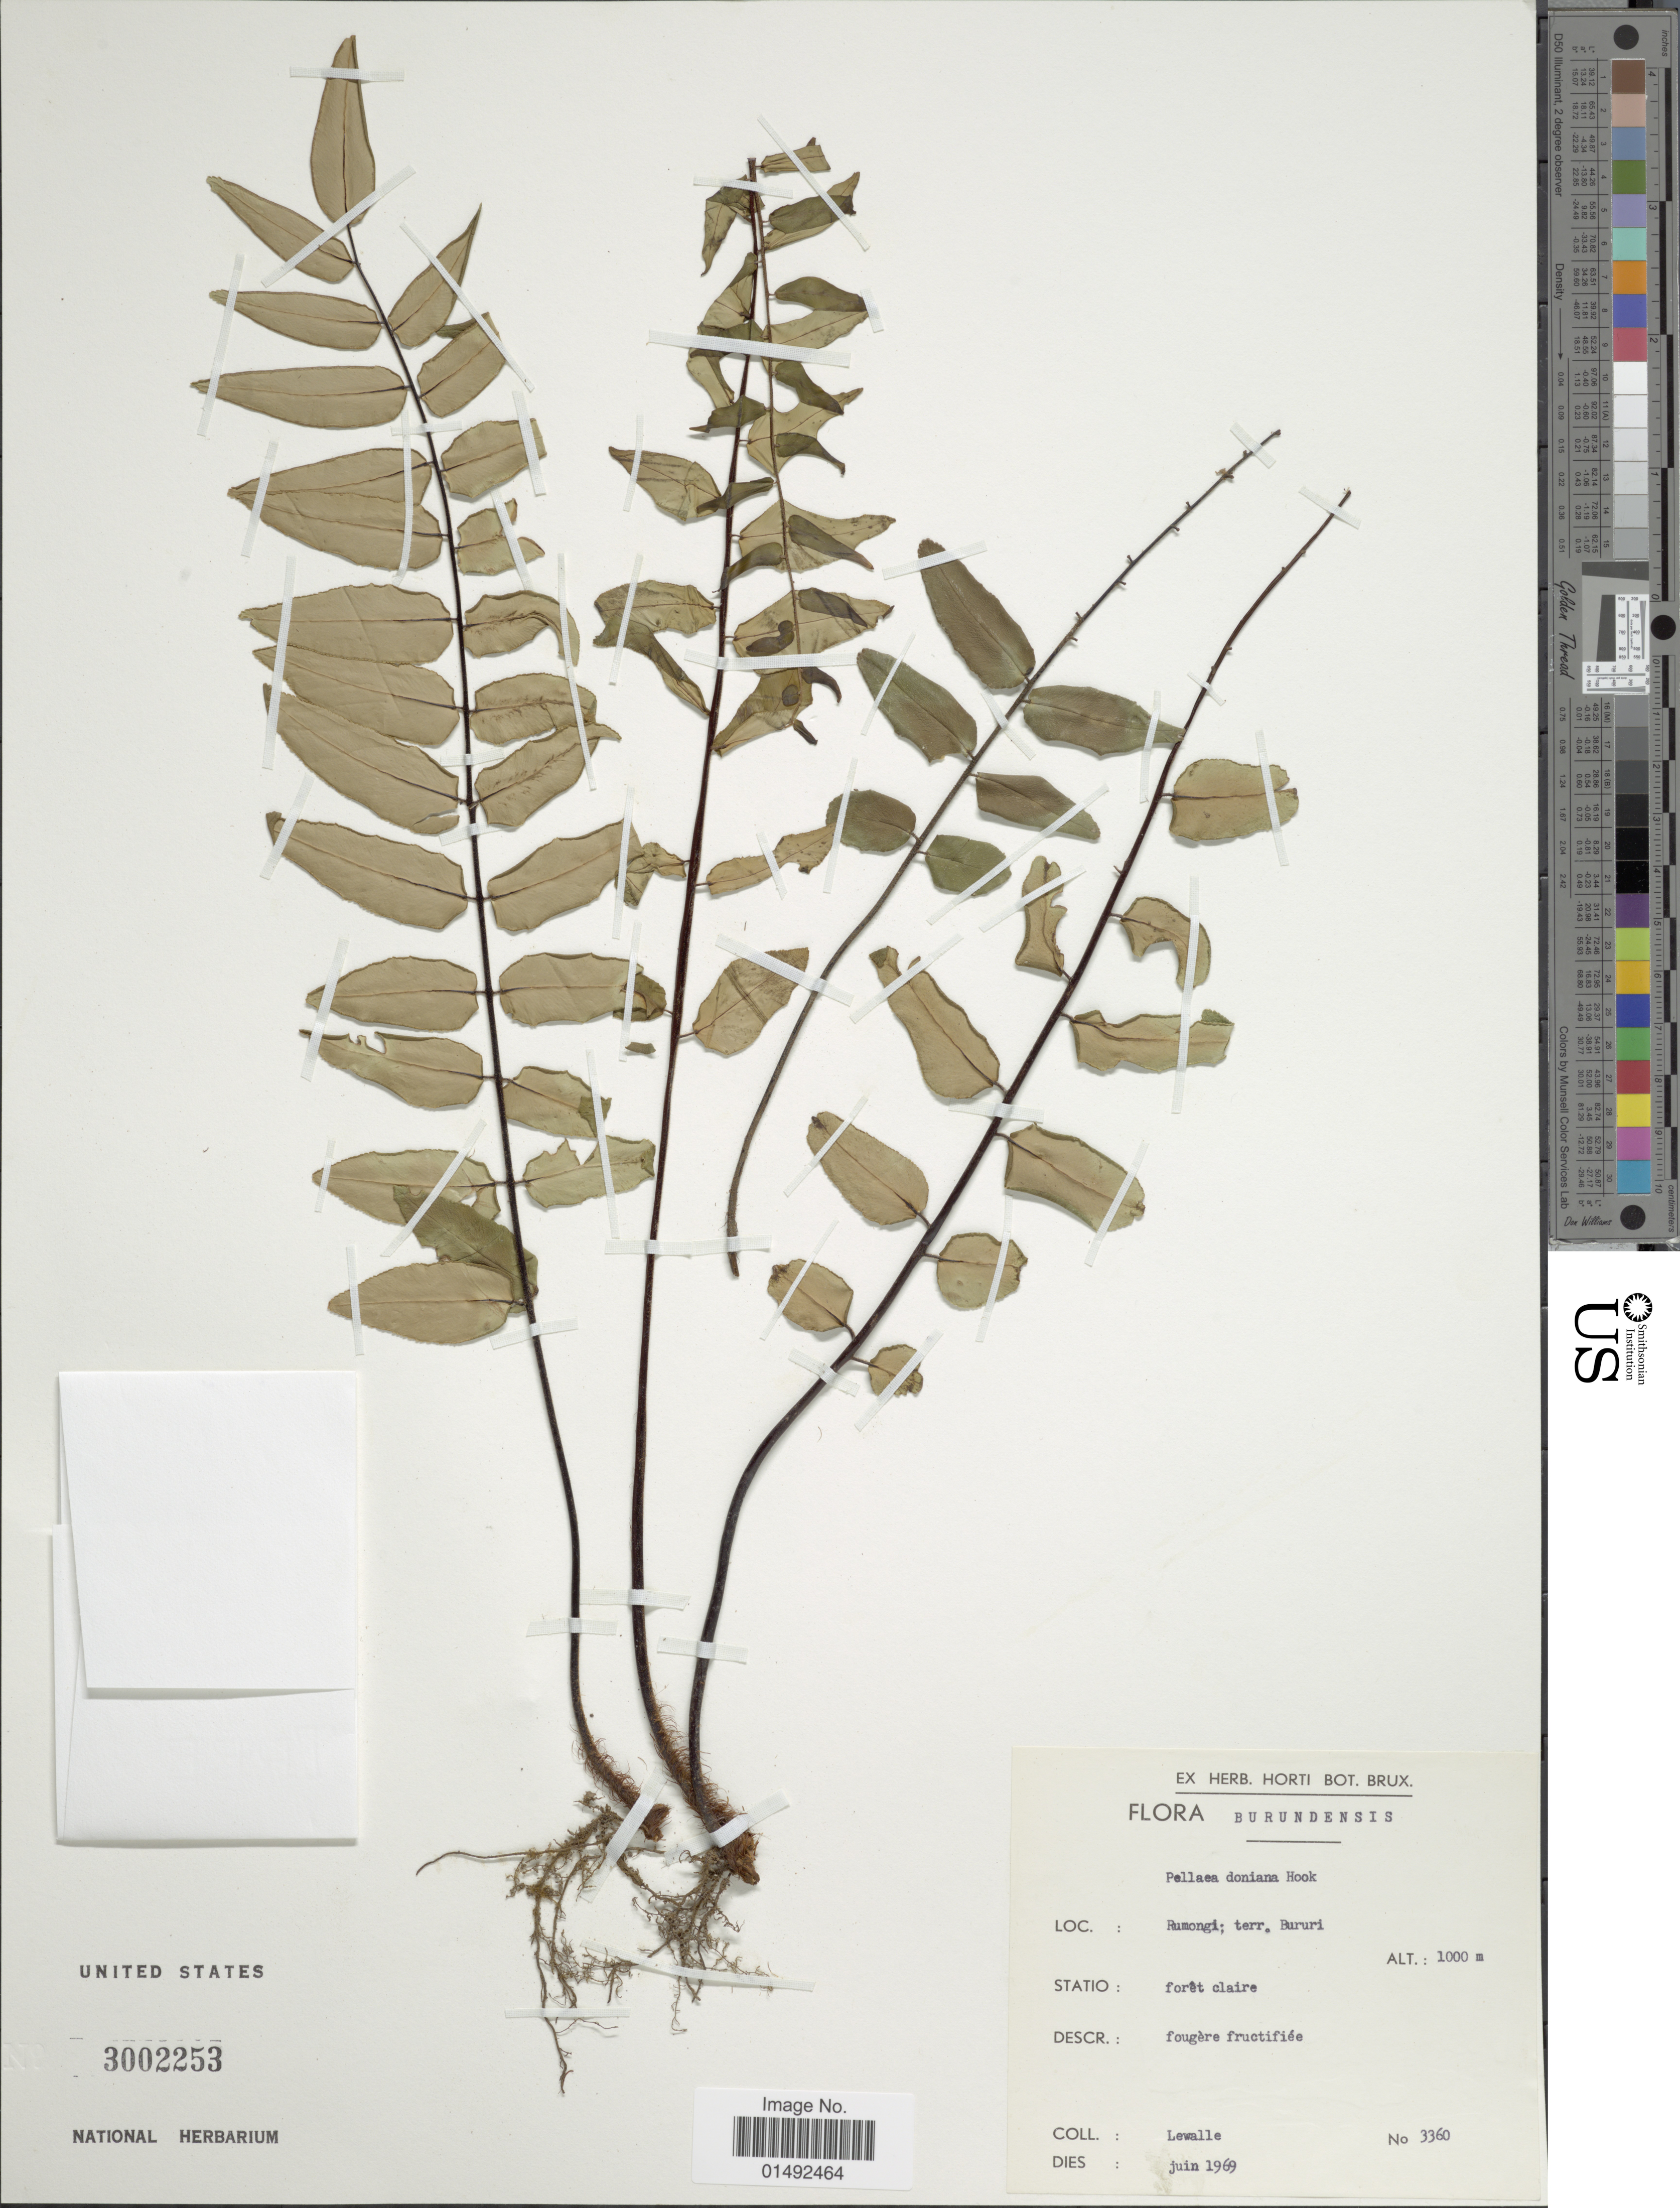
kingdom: Plantae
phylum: Tracheophyta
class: Polypodiopsida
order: Polypodiales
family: Pteridaceae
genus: Pellaea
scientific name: Pellaea doniana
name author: Hook.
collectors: Lewalle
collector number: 3360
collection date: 1969-06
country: Burundi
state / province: Bururi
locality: Burundensis, Rumongi; terr Bururi, Statio: forêt claire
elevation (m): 1000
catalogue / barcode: US 3002253